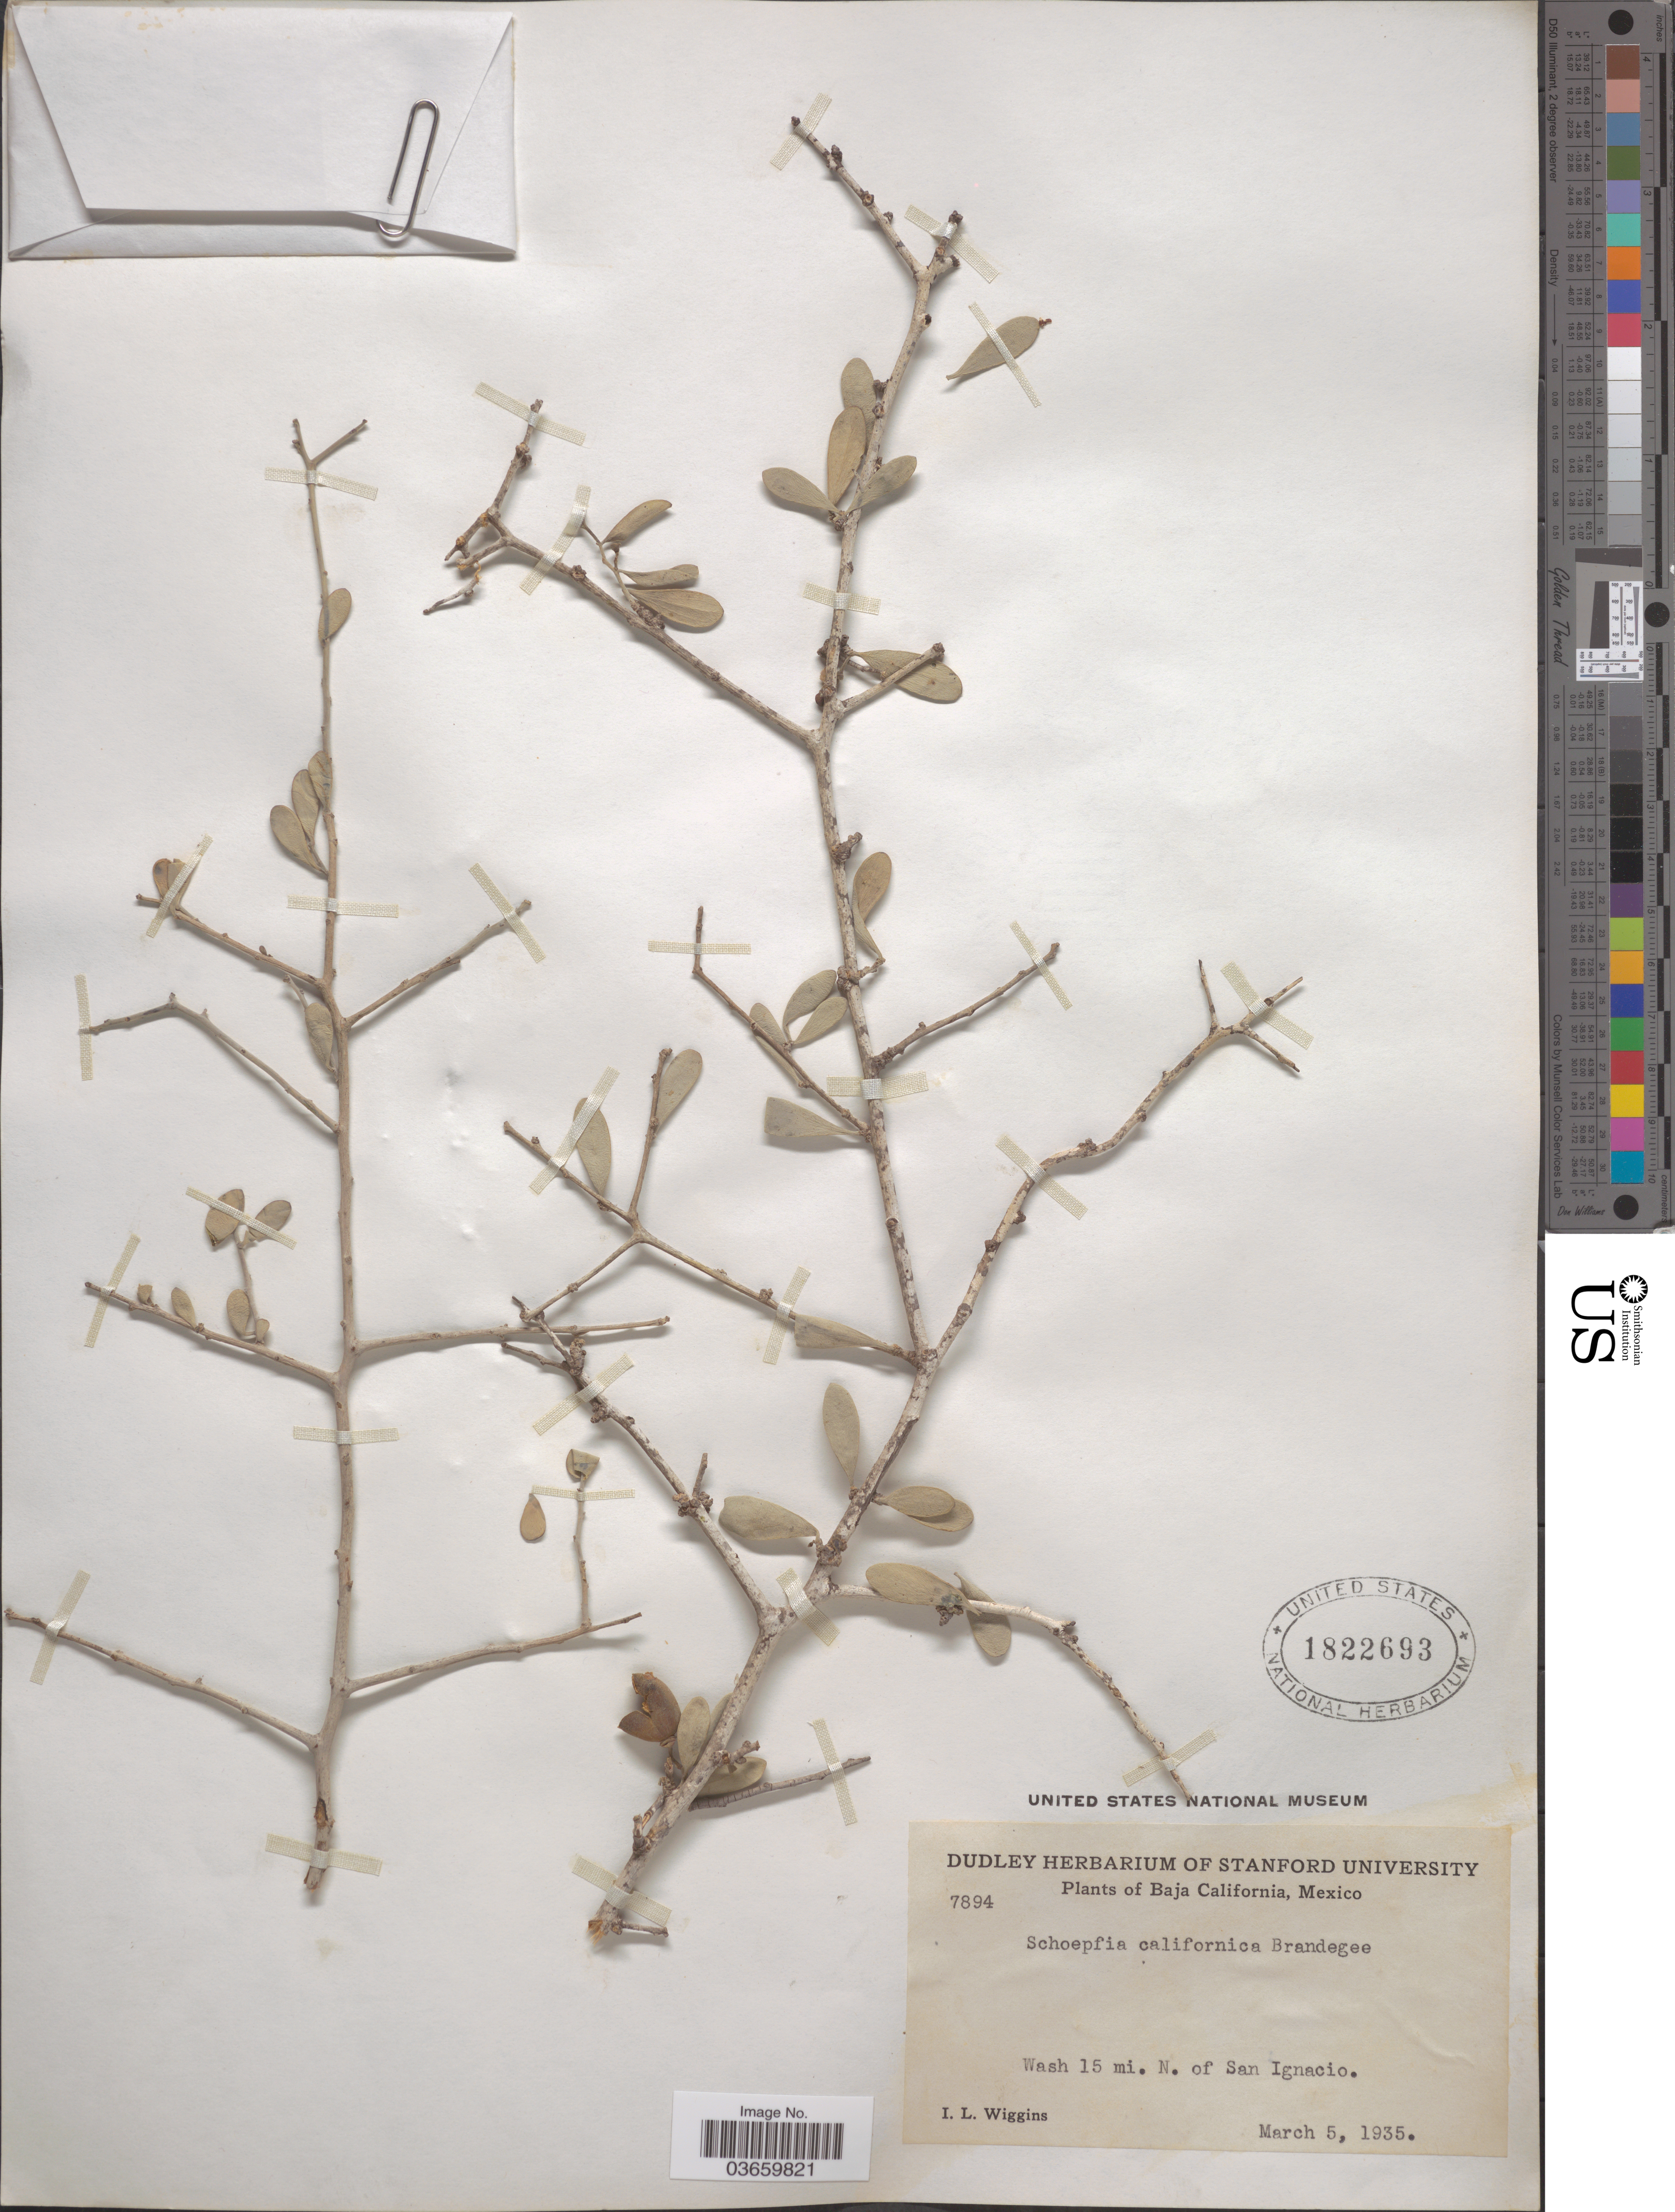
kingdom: Plantae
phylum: Tracheophyta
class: Magnoliopsida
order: Santalales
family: Schoepfiaceae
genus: Schoepfia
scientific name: Schoepfia californica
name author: Brandegee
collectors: I. L. Wiggins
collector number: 7894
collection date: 1935-03-05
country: Mexico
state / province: Baja California Sur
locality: Wash 15 mi. N. of San Ignacio.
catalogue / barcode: US 1822693